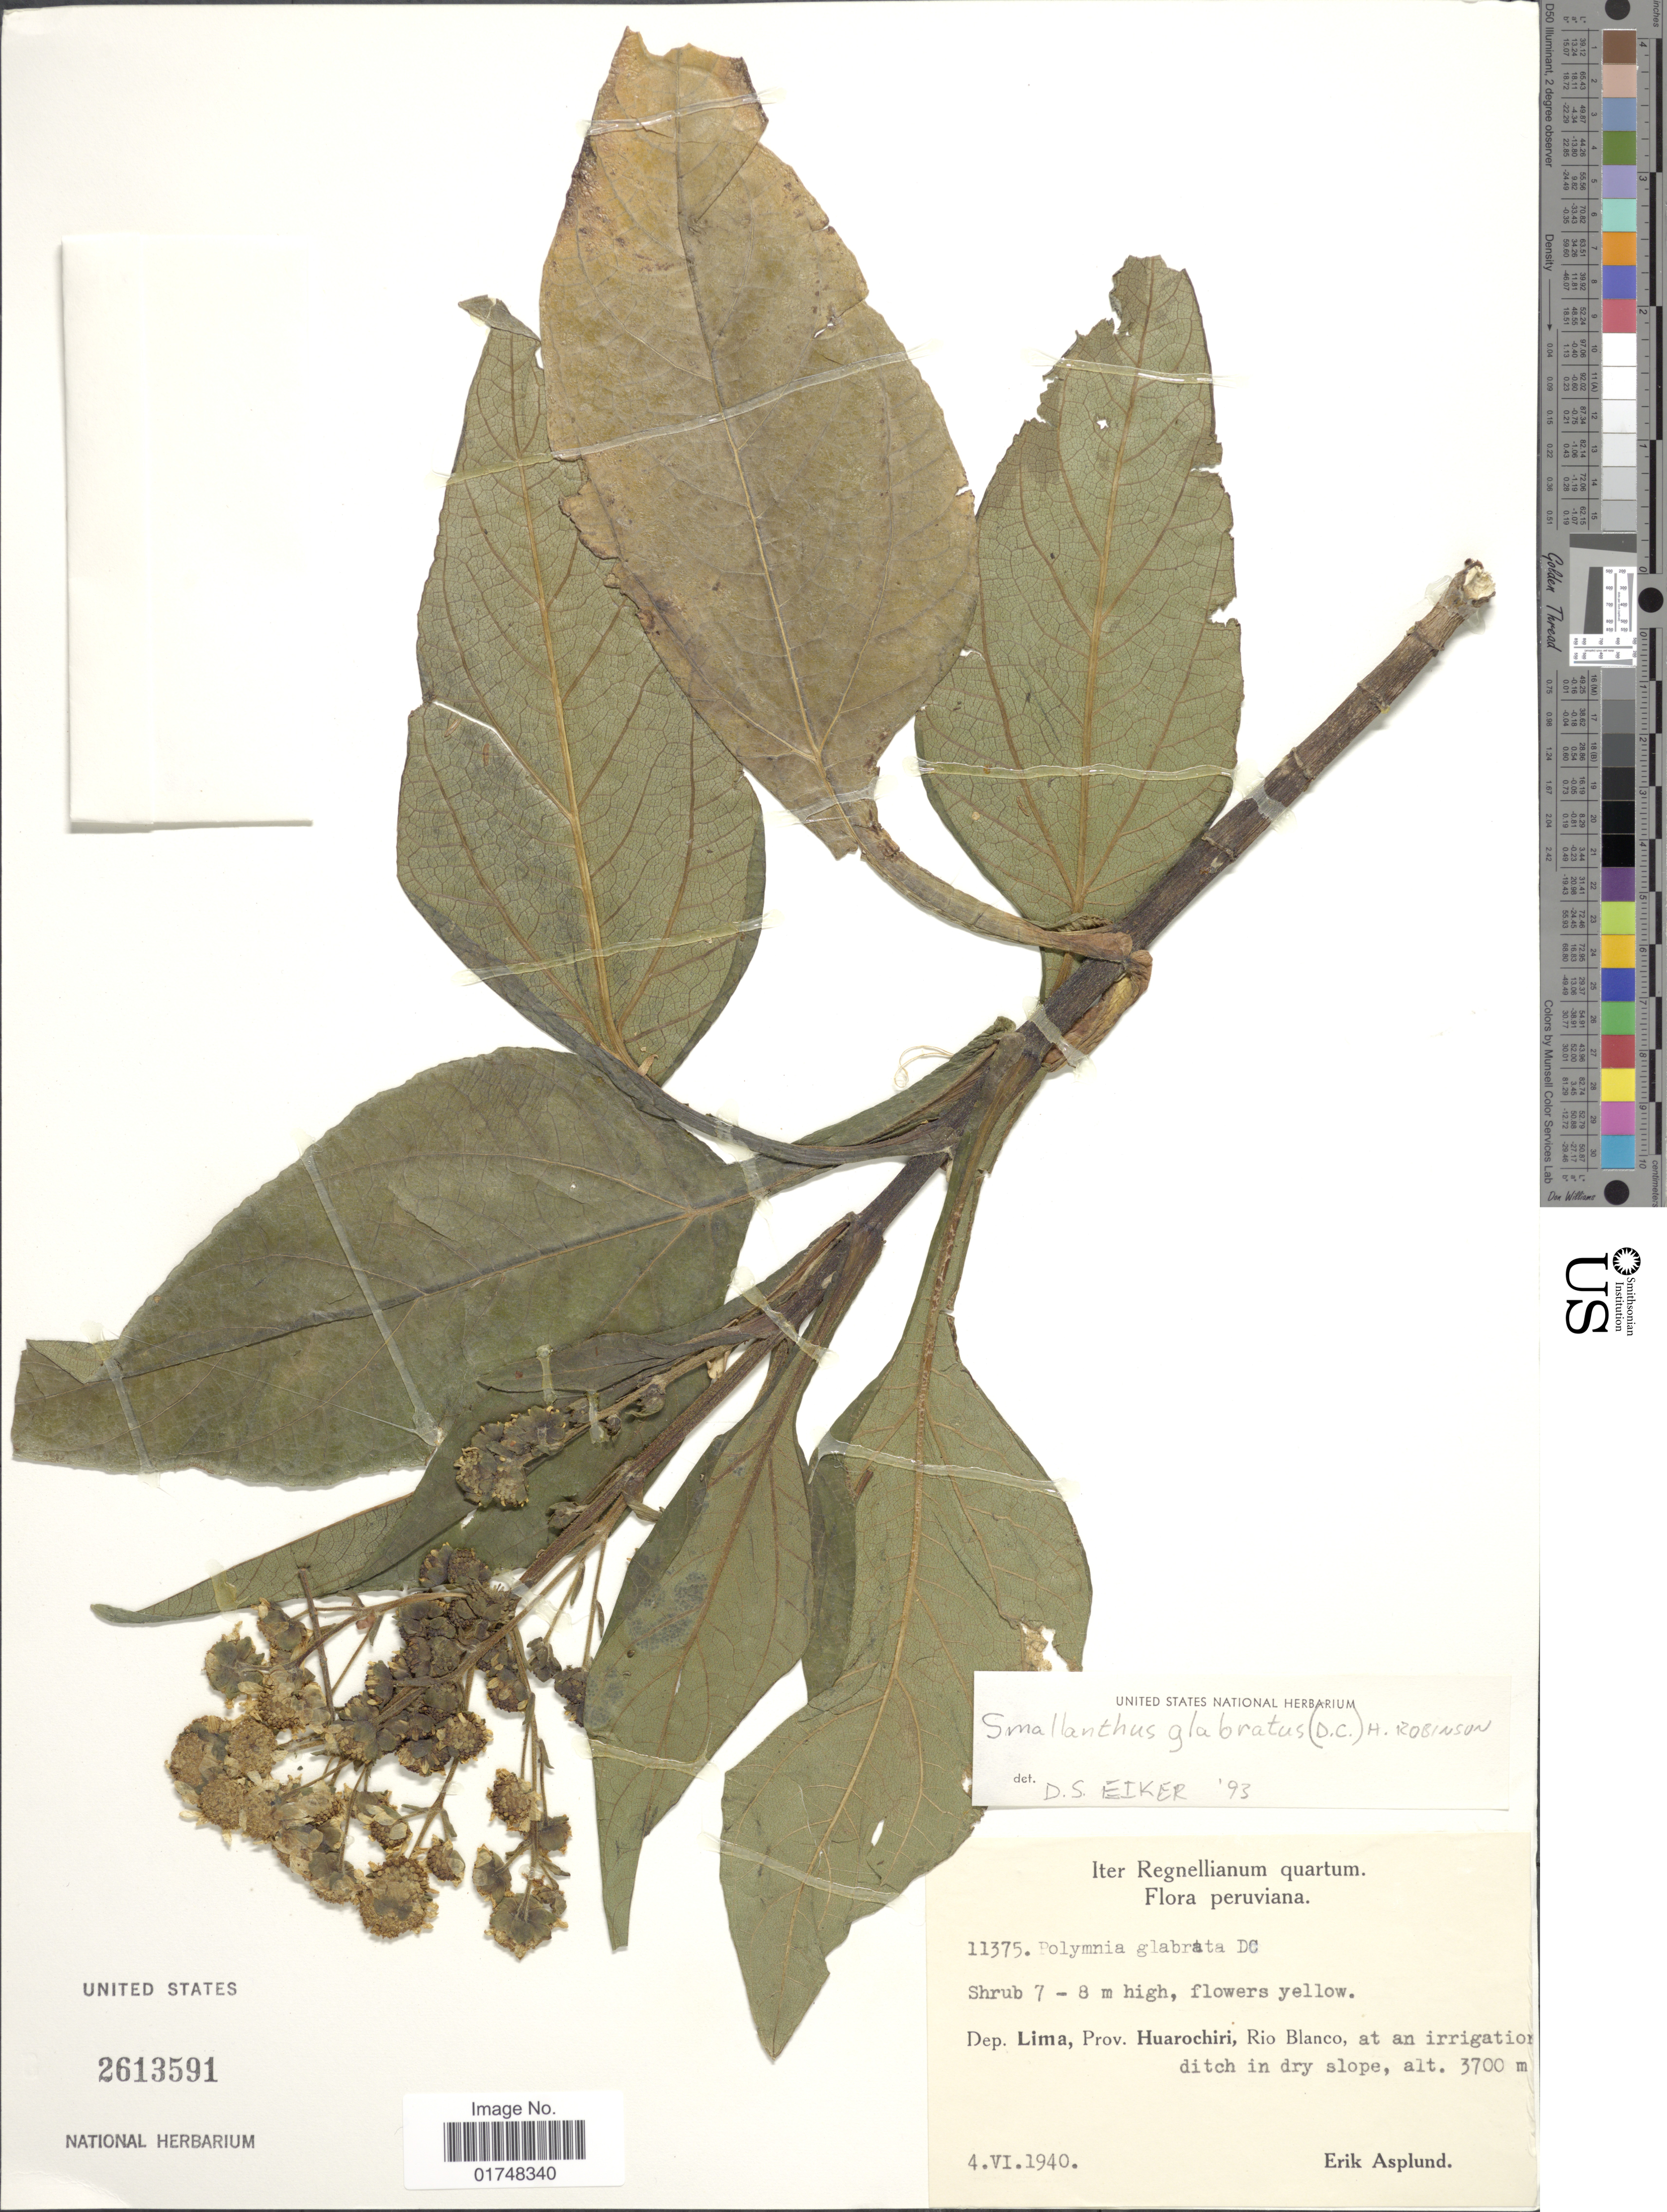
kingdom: Plantae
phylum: Tracheophyta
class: Magnoliopsida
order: Asterales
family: Asteraceae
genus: Smallanthus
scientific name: Smallanthus glabratus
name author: (DC.) H. Rob.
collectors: E. Asplund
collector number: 11375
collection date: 1940-06-04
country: Peru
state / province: Lima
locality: Prov. Huarochiri, Rio Blanco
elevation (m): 3700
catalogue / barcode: US 2613591